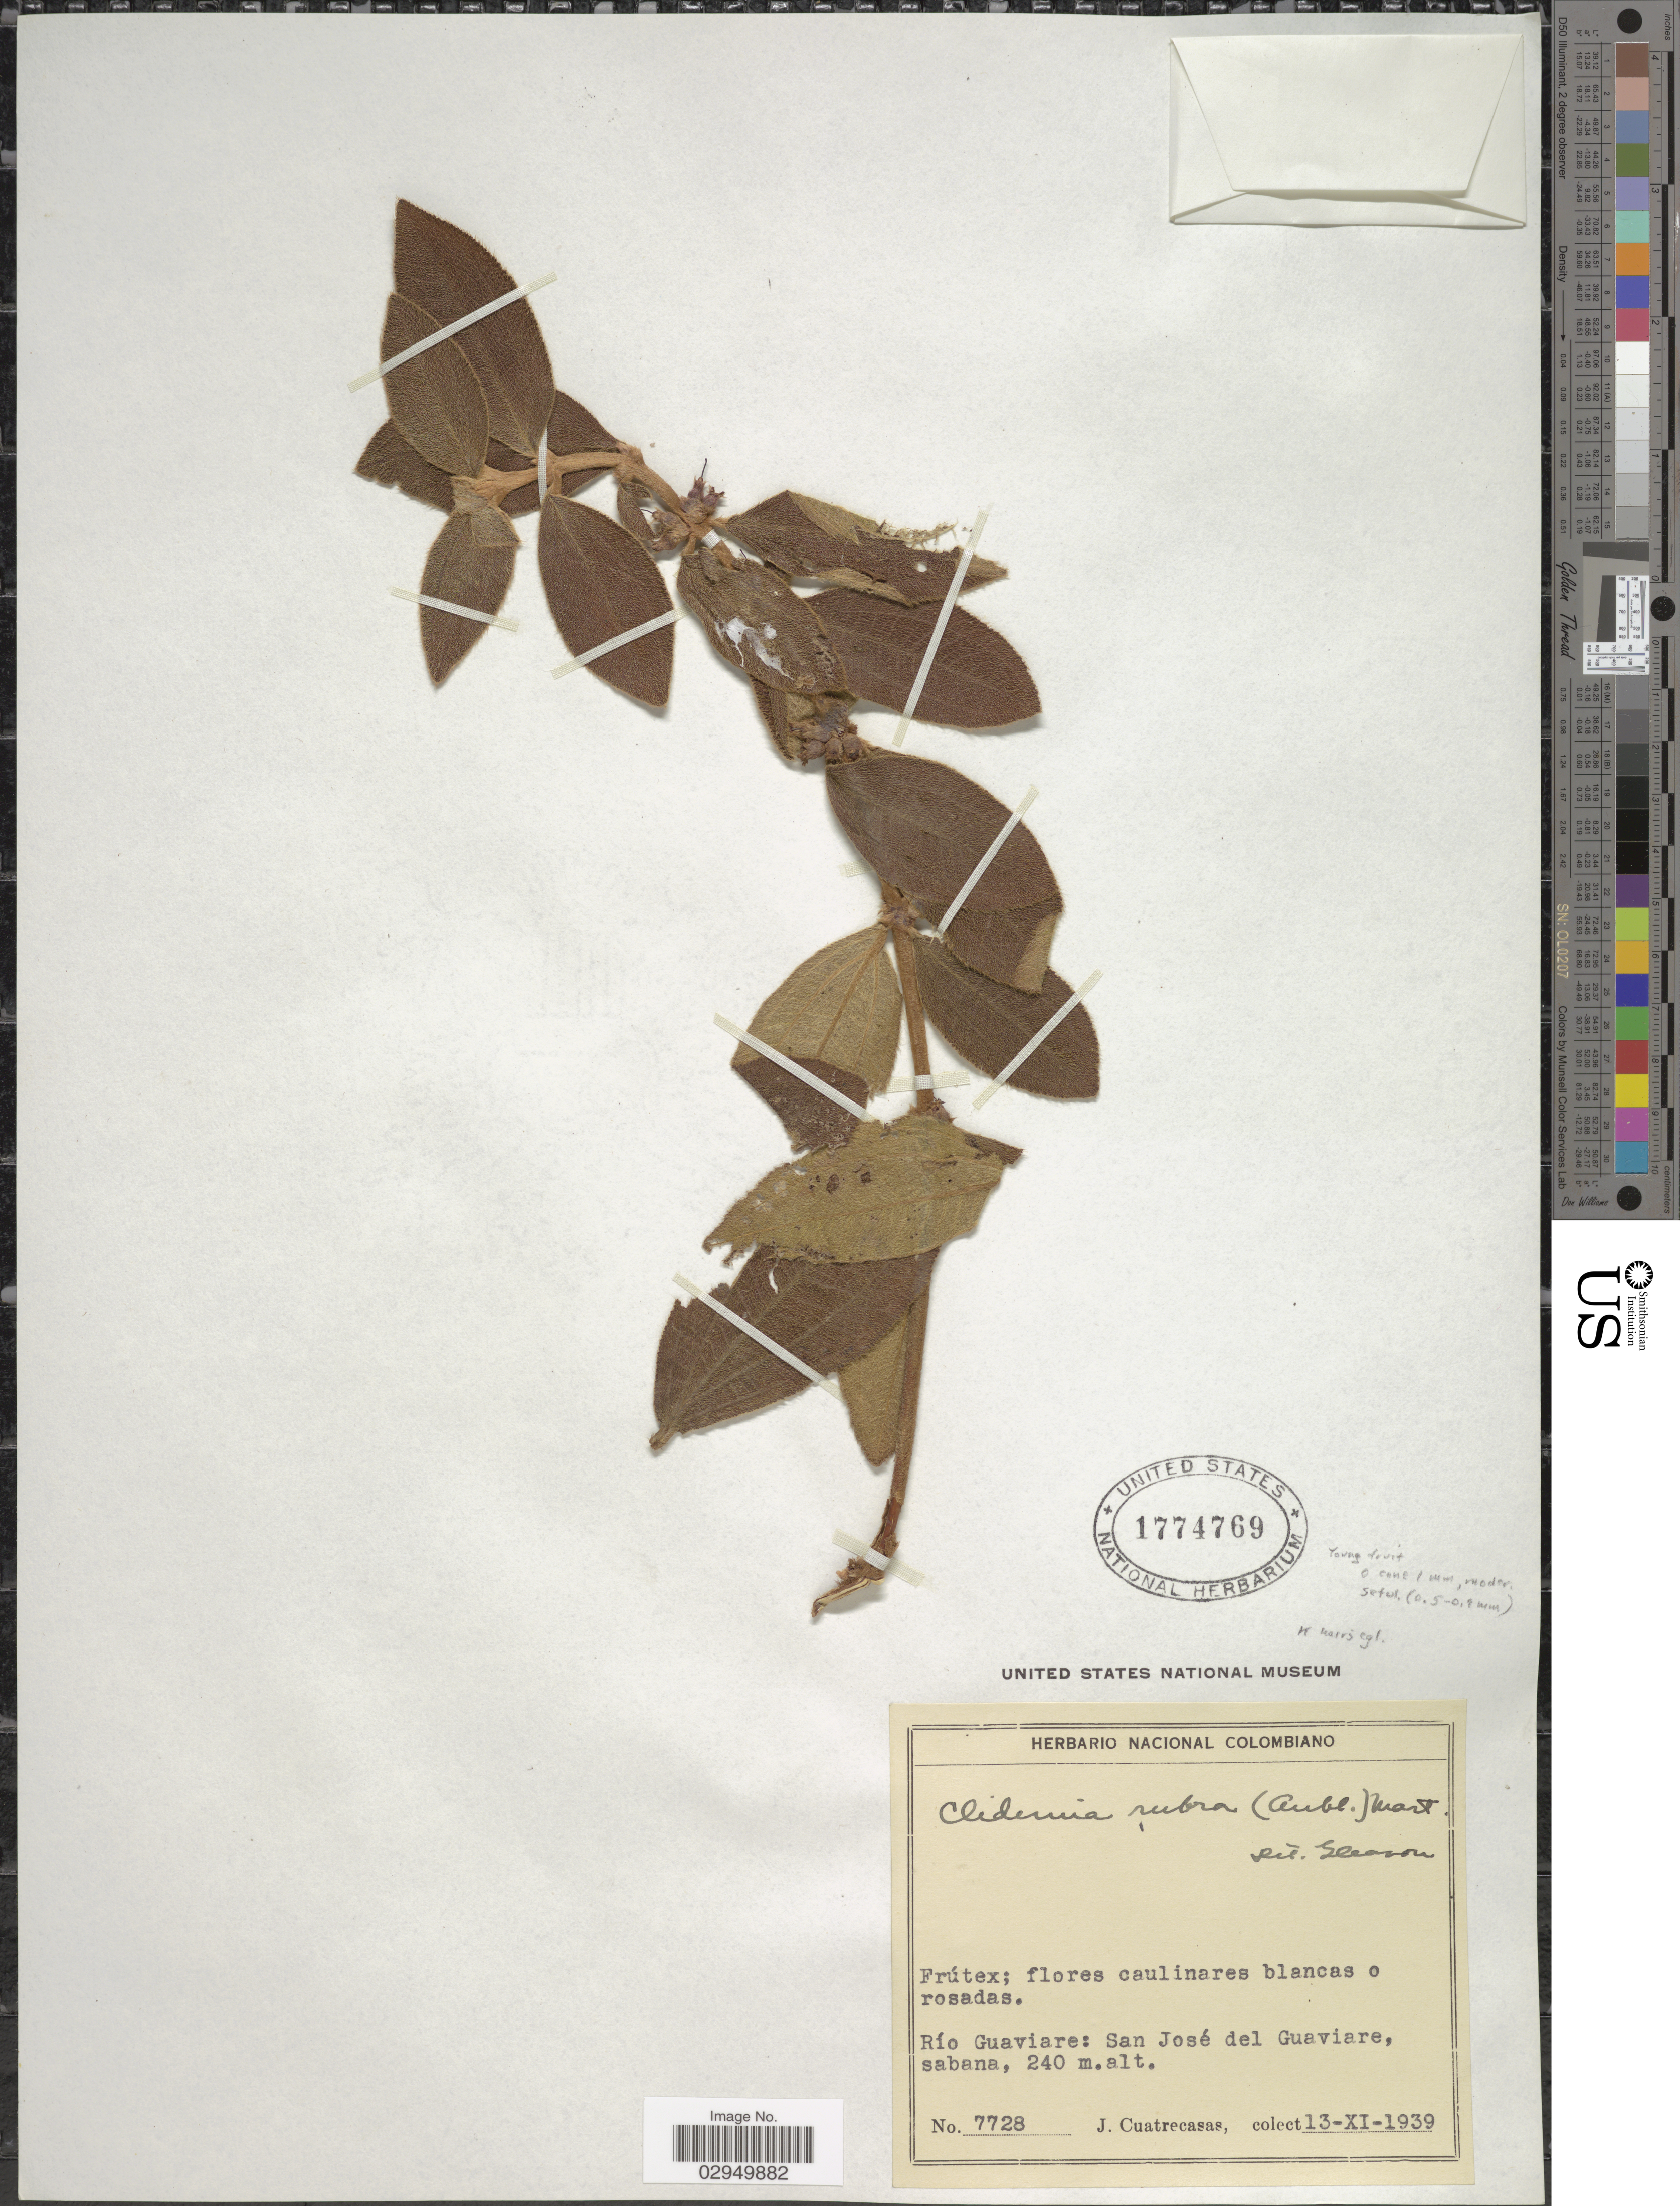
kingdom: Plantae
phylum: Tracheophyta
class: Magnoliopsida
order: Myrtales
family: Melastomataceae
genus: Clidemia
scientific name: Clidemia sericea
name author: D. Don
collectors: J. Cuatrecasas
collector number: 7728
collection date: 1939-11-13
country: Colombia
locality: Río Guaviare: San José del Guaviare, sabana.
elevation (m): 240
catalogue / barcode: US 1774769